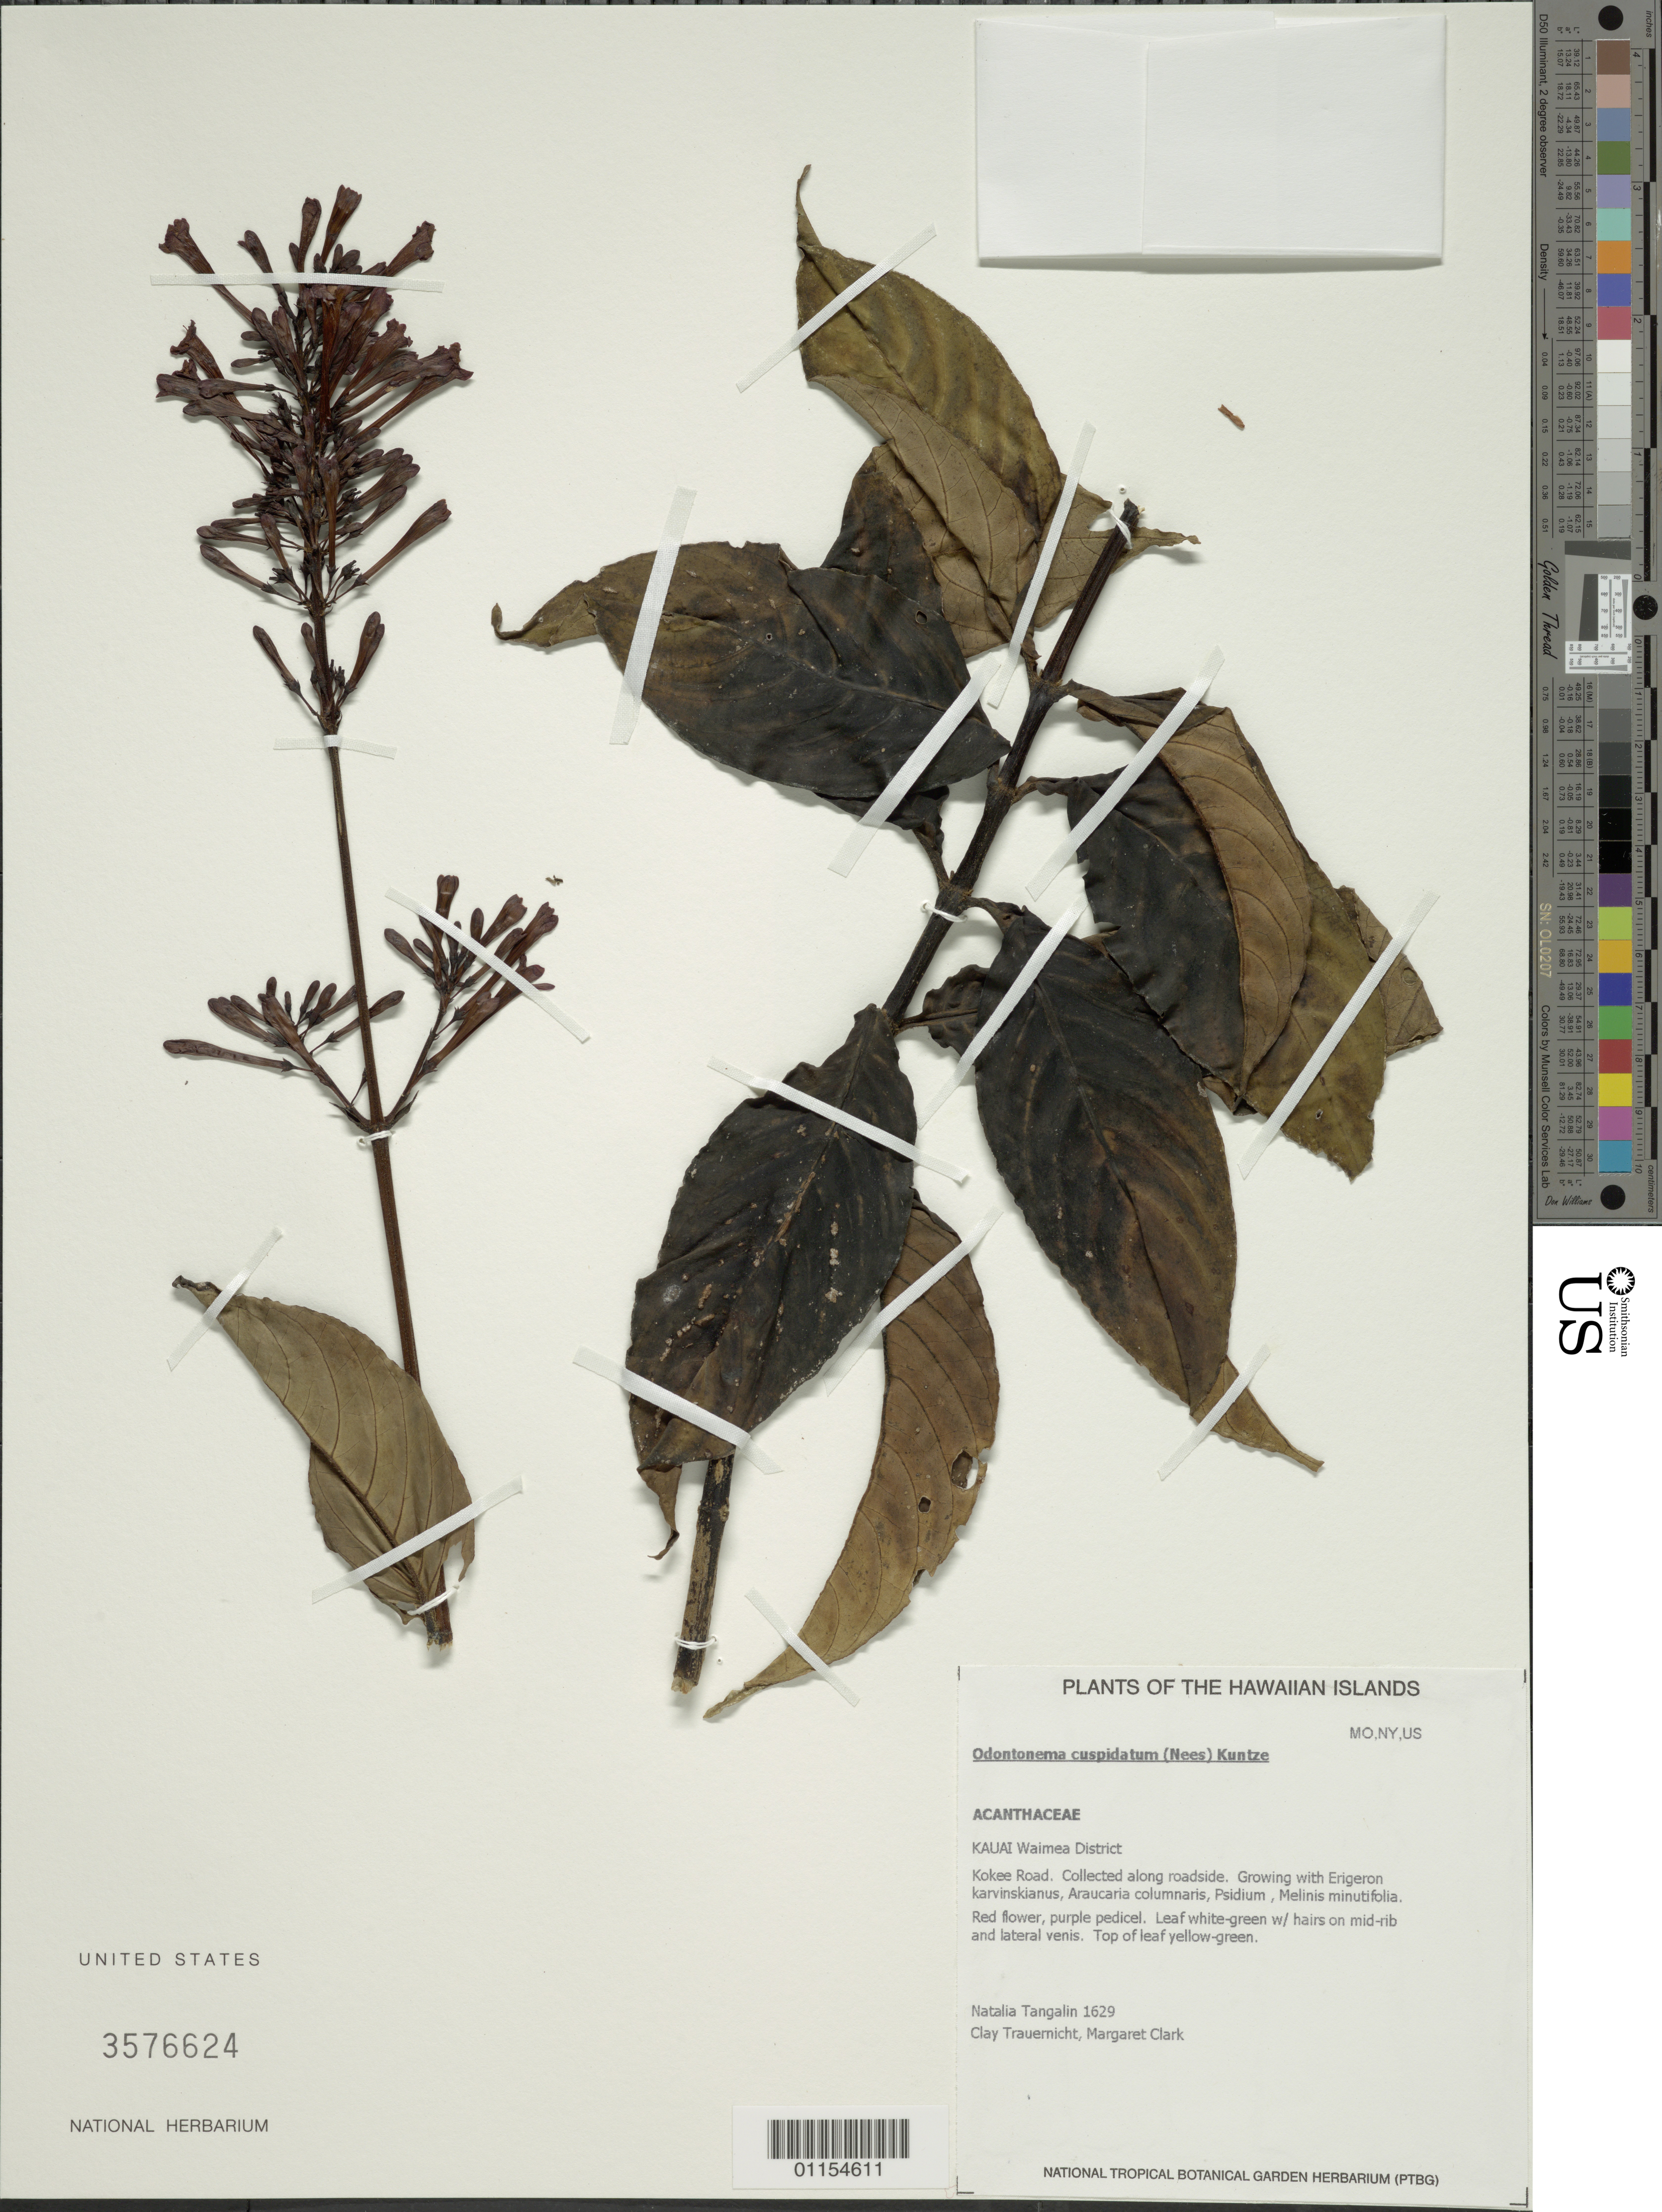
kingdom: Plantae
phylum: Tracheophyta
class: Magnoliopsida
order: Lamiales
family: Acanthaceae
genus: Odontonema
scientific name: Odontonema cuspidatum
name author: (Nees) Kuntze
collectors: N. Tangalin, C. Trauernicht & M. Clark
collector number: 1629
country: United States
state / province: Hawaii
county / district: Kauai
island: Kaua'i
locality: Waimea District, Koke'e Road.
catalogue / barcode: US 3576624